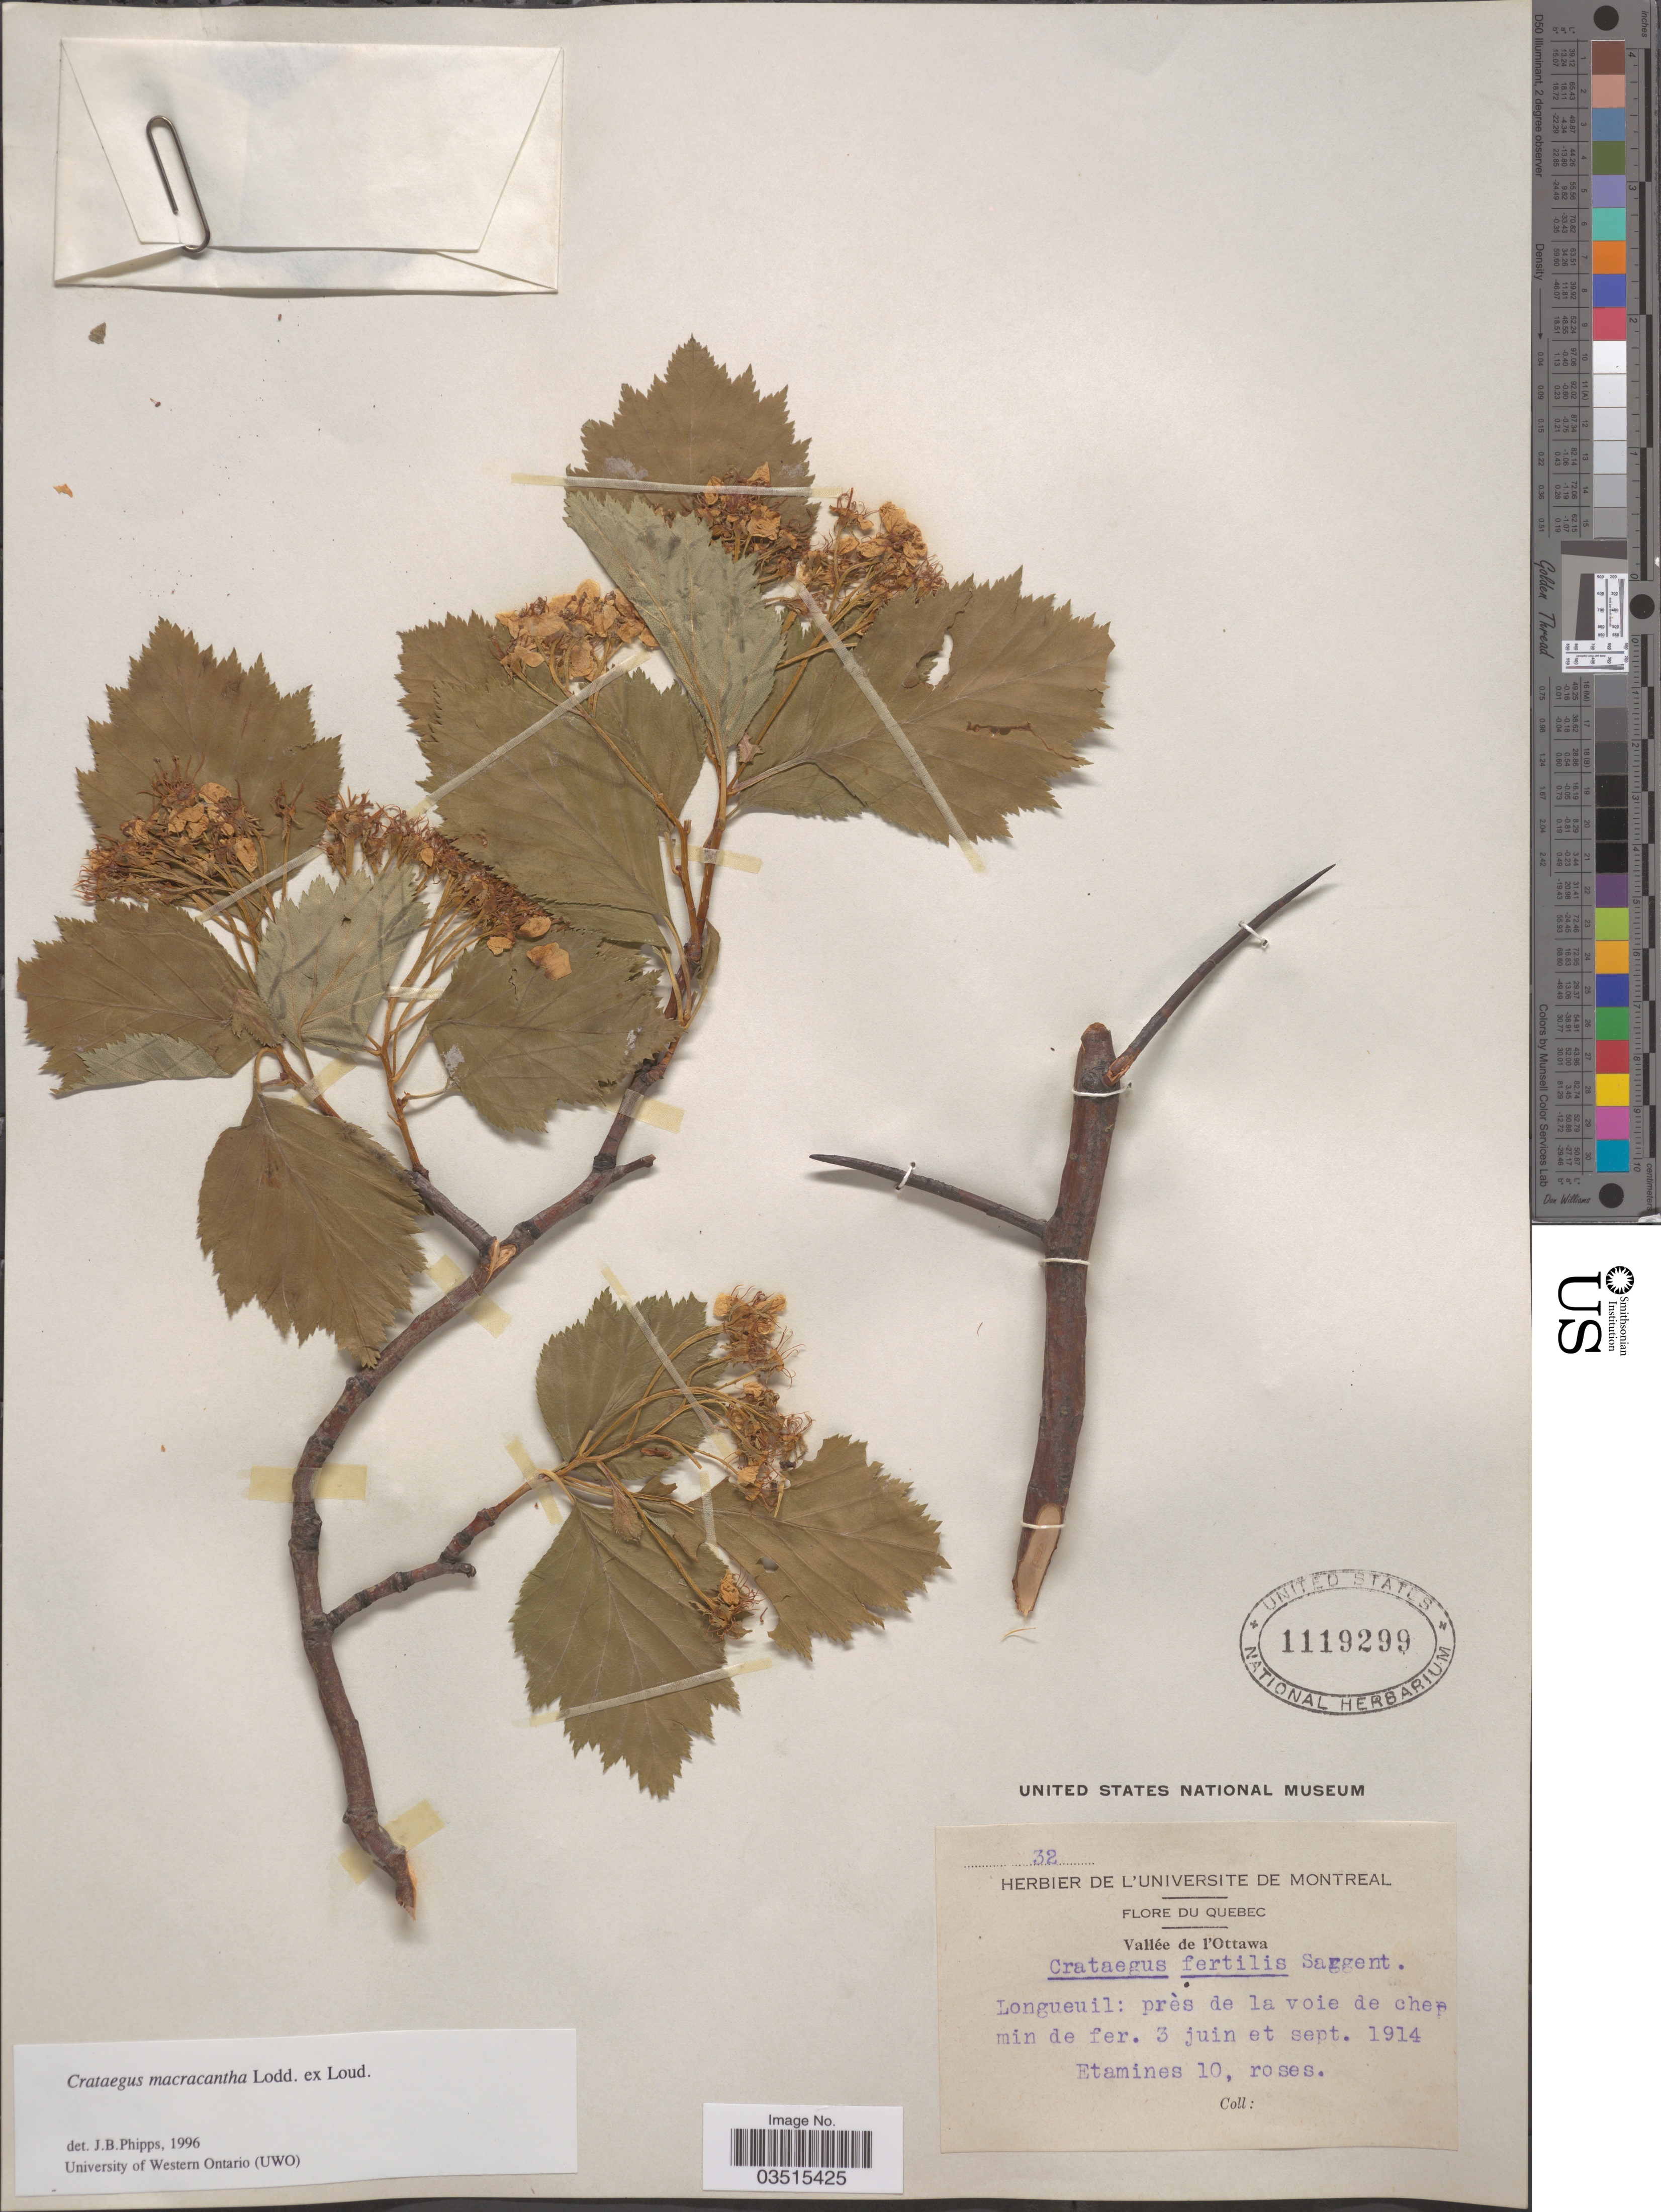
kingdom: Plantae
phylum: Tracheophyta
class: Magnoliopsida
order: Rosales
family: Rosaceae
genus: Crataegus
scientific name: Crataegus macracantha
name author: (Lindl.) Lodd. ex Loudon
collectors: Universite de Montreal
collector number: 32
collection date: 1914-06-03/1914-09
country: Canada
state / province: Quebec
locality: Vallée de I'Ottawa. Longueuil: près de la voie de chemin de fer.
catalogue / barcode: US 1119299